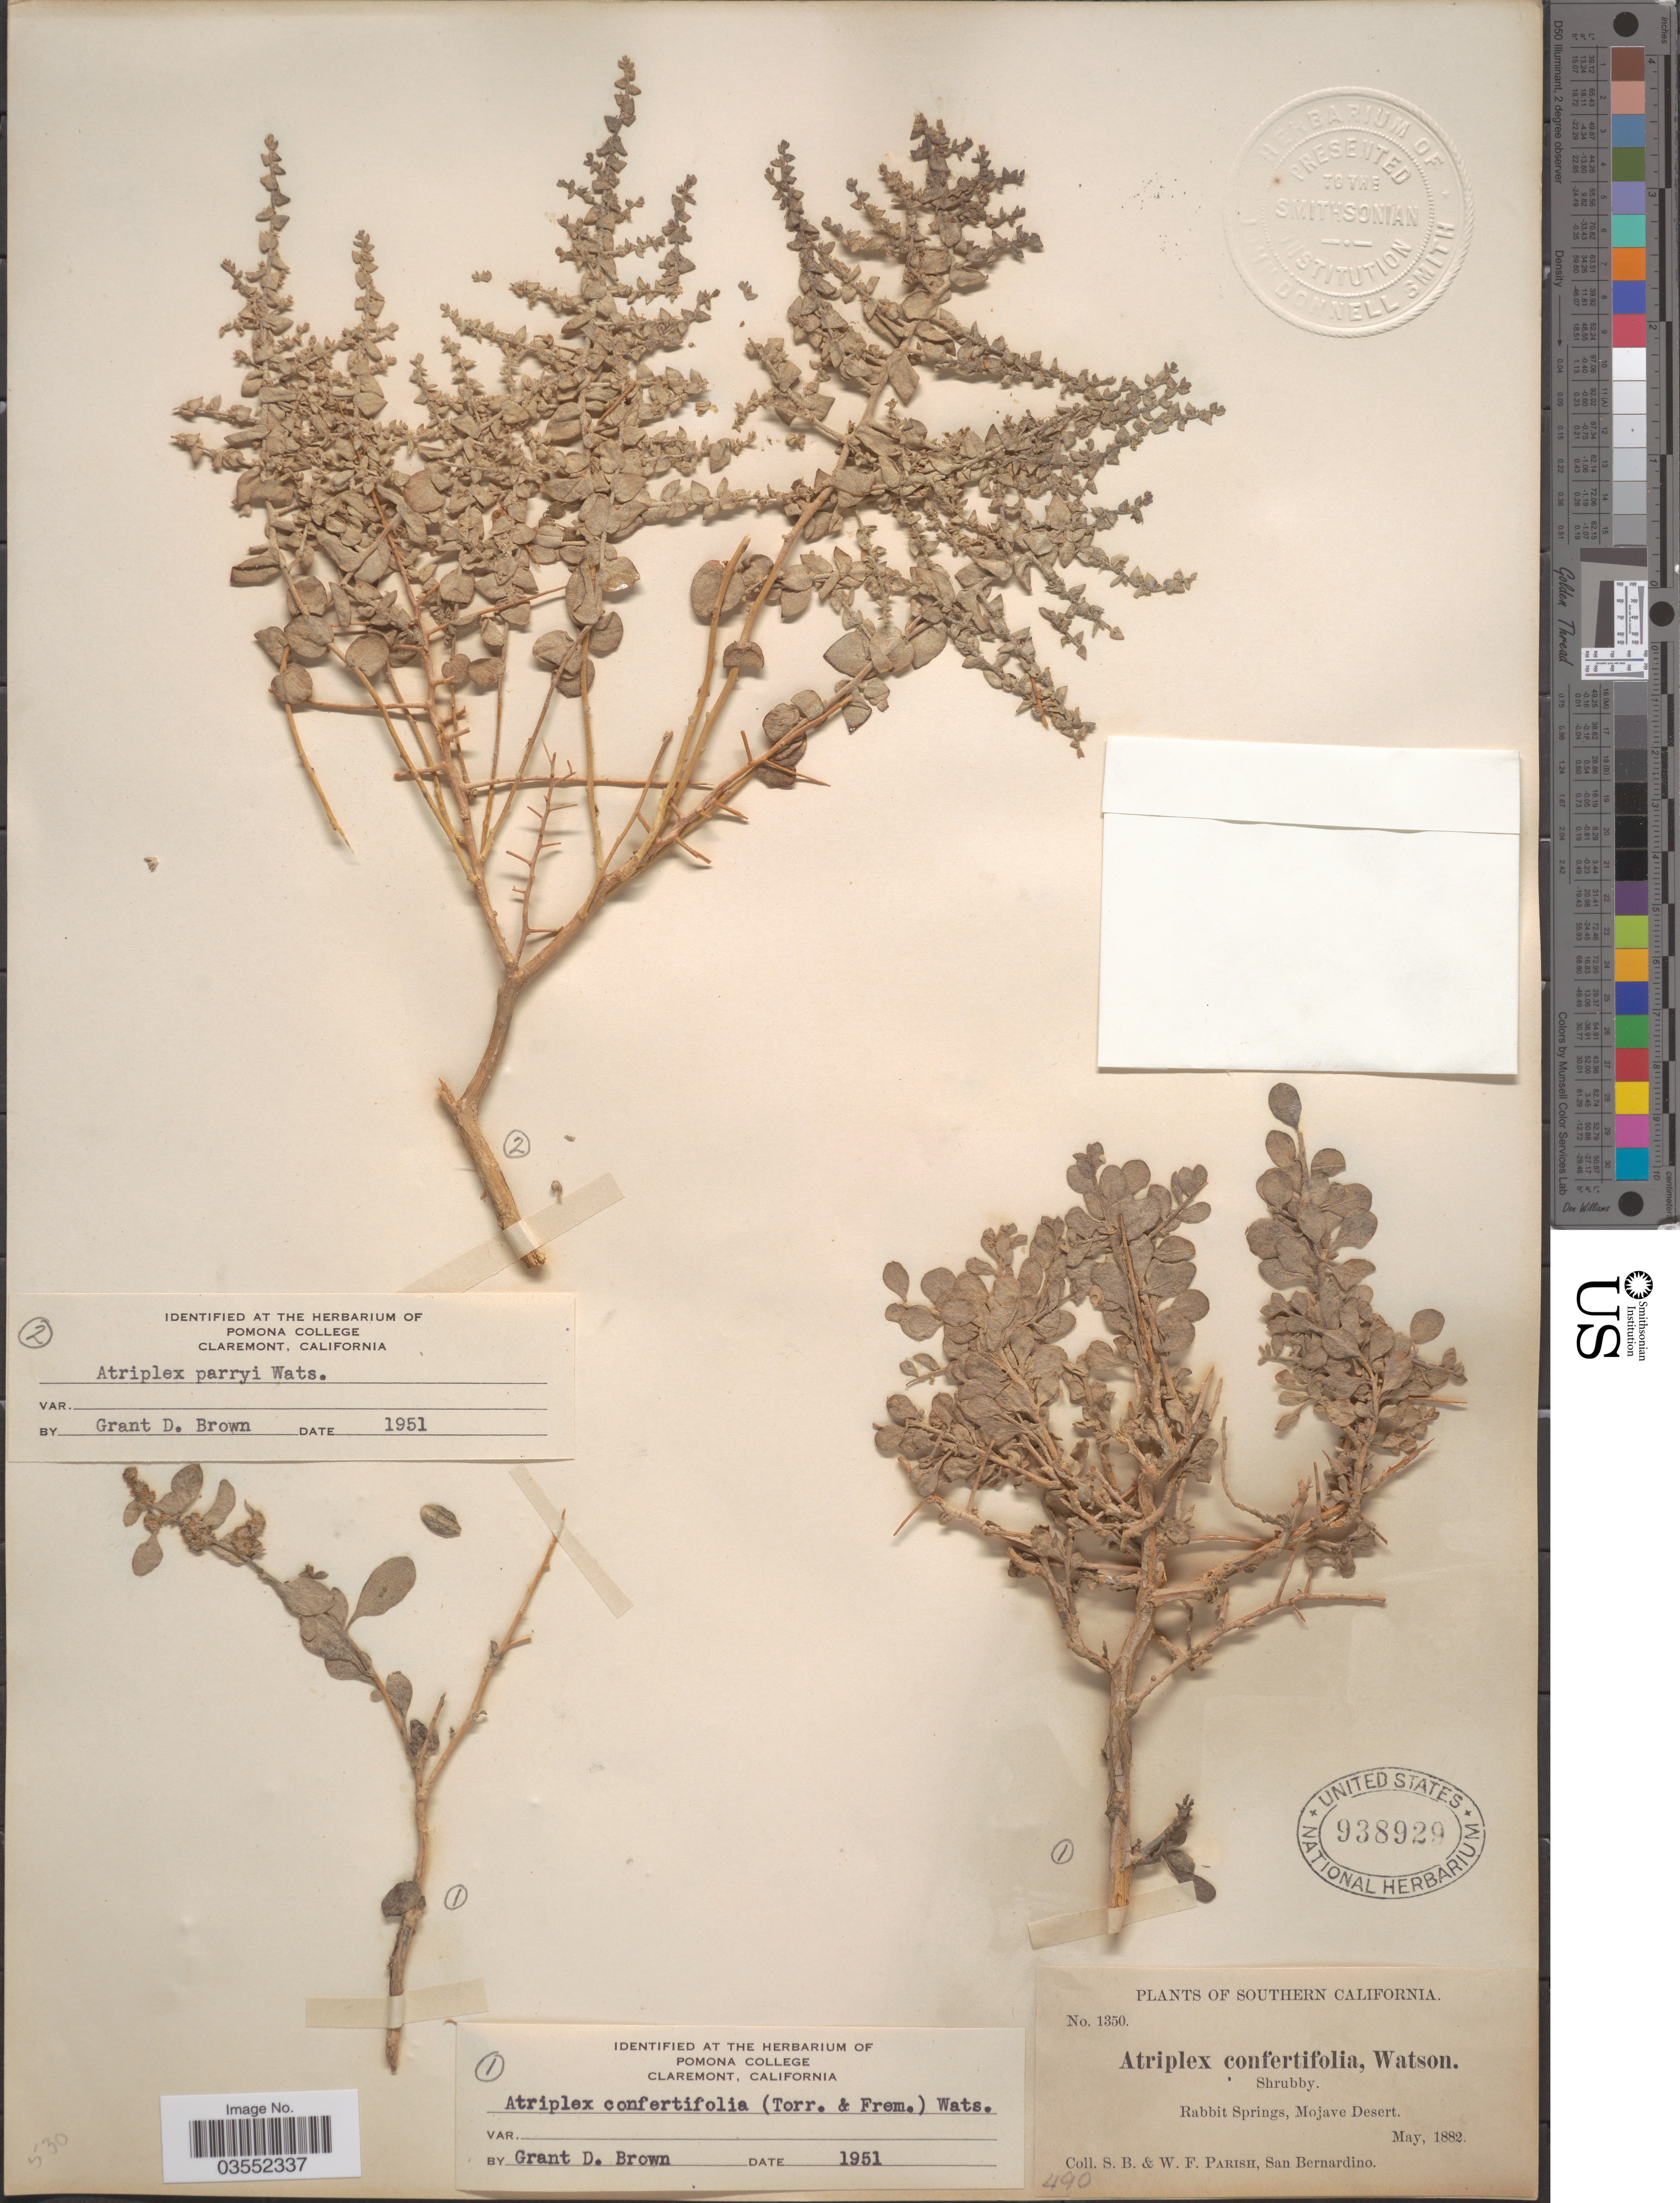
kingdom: Plantae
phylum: Tracheophyta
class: Magnoliopsida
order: Caryophyllales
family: Amaranthaceae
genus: Atriplex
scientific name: Atriplex parryi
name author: S. Watson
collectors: S. B. Parish & W. F. Parish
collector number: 1350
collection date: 1882-05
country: United States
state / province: California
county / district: San Bernardino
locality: Southern California. Rabbit Springs, Mojave Desert.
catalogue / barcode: US 938929